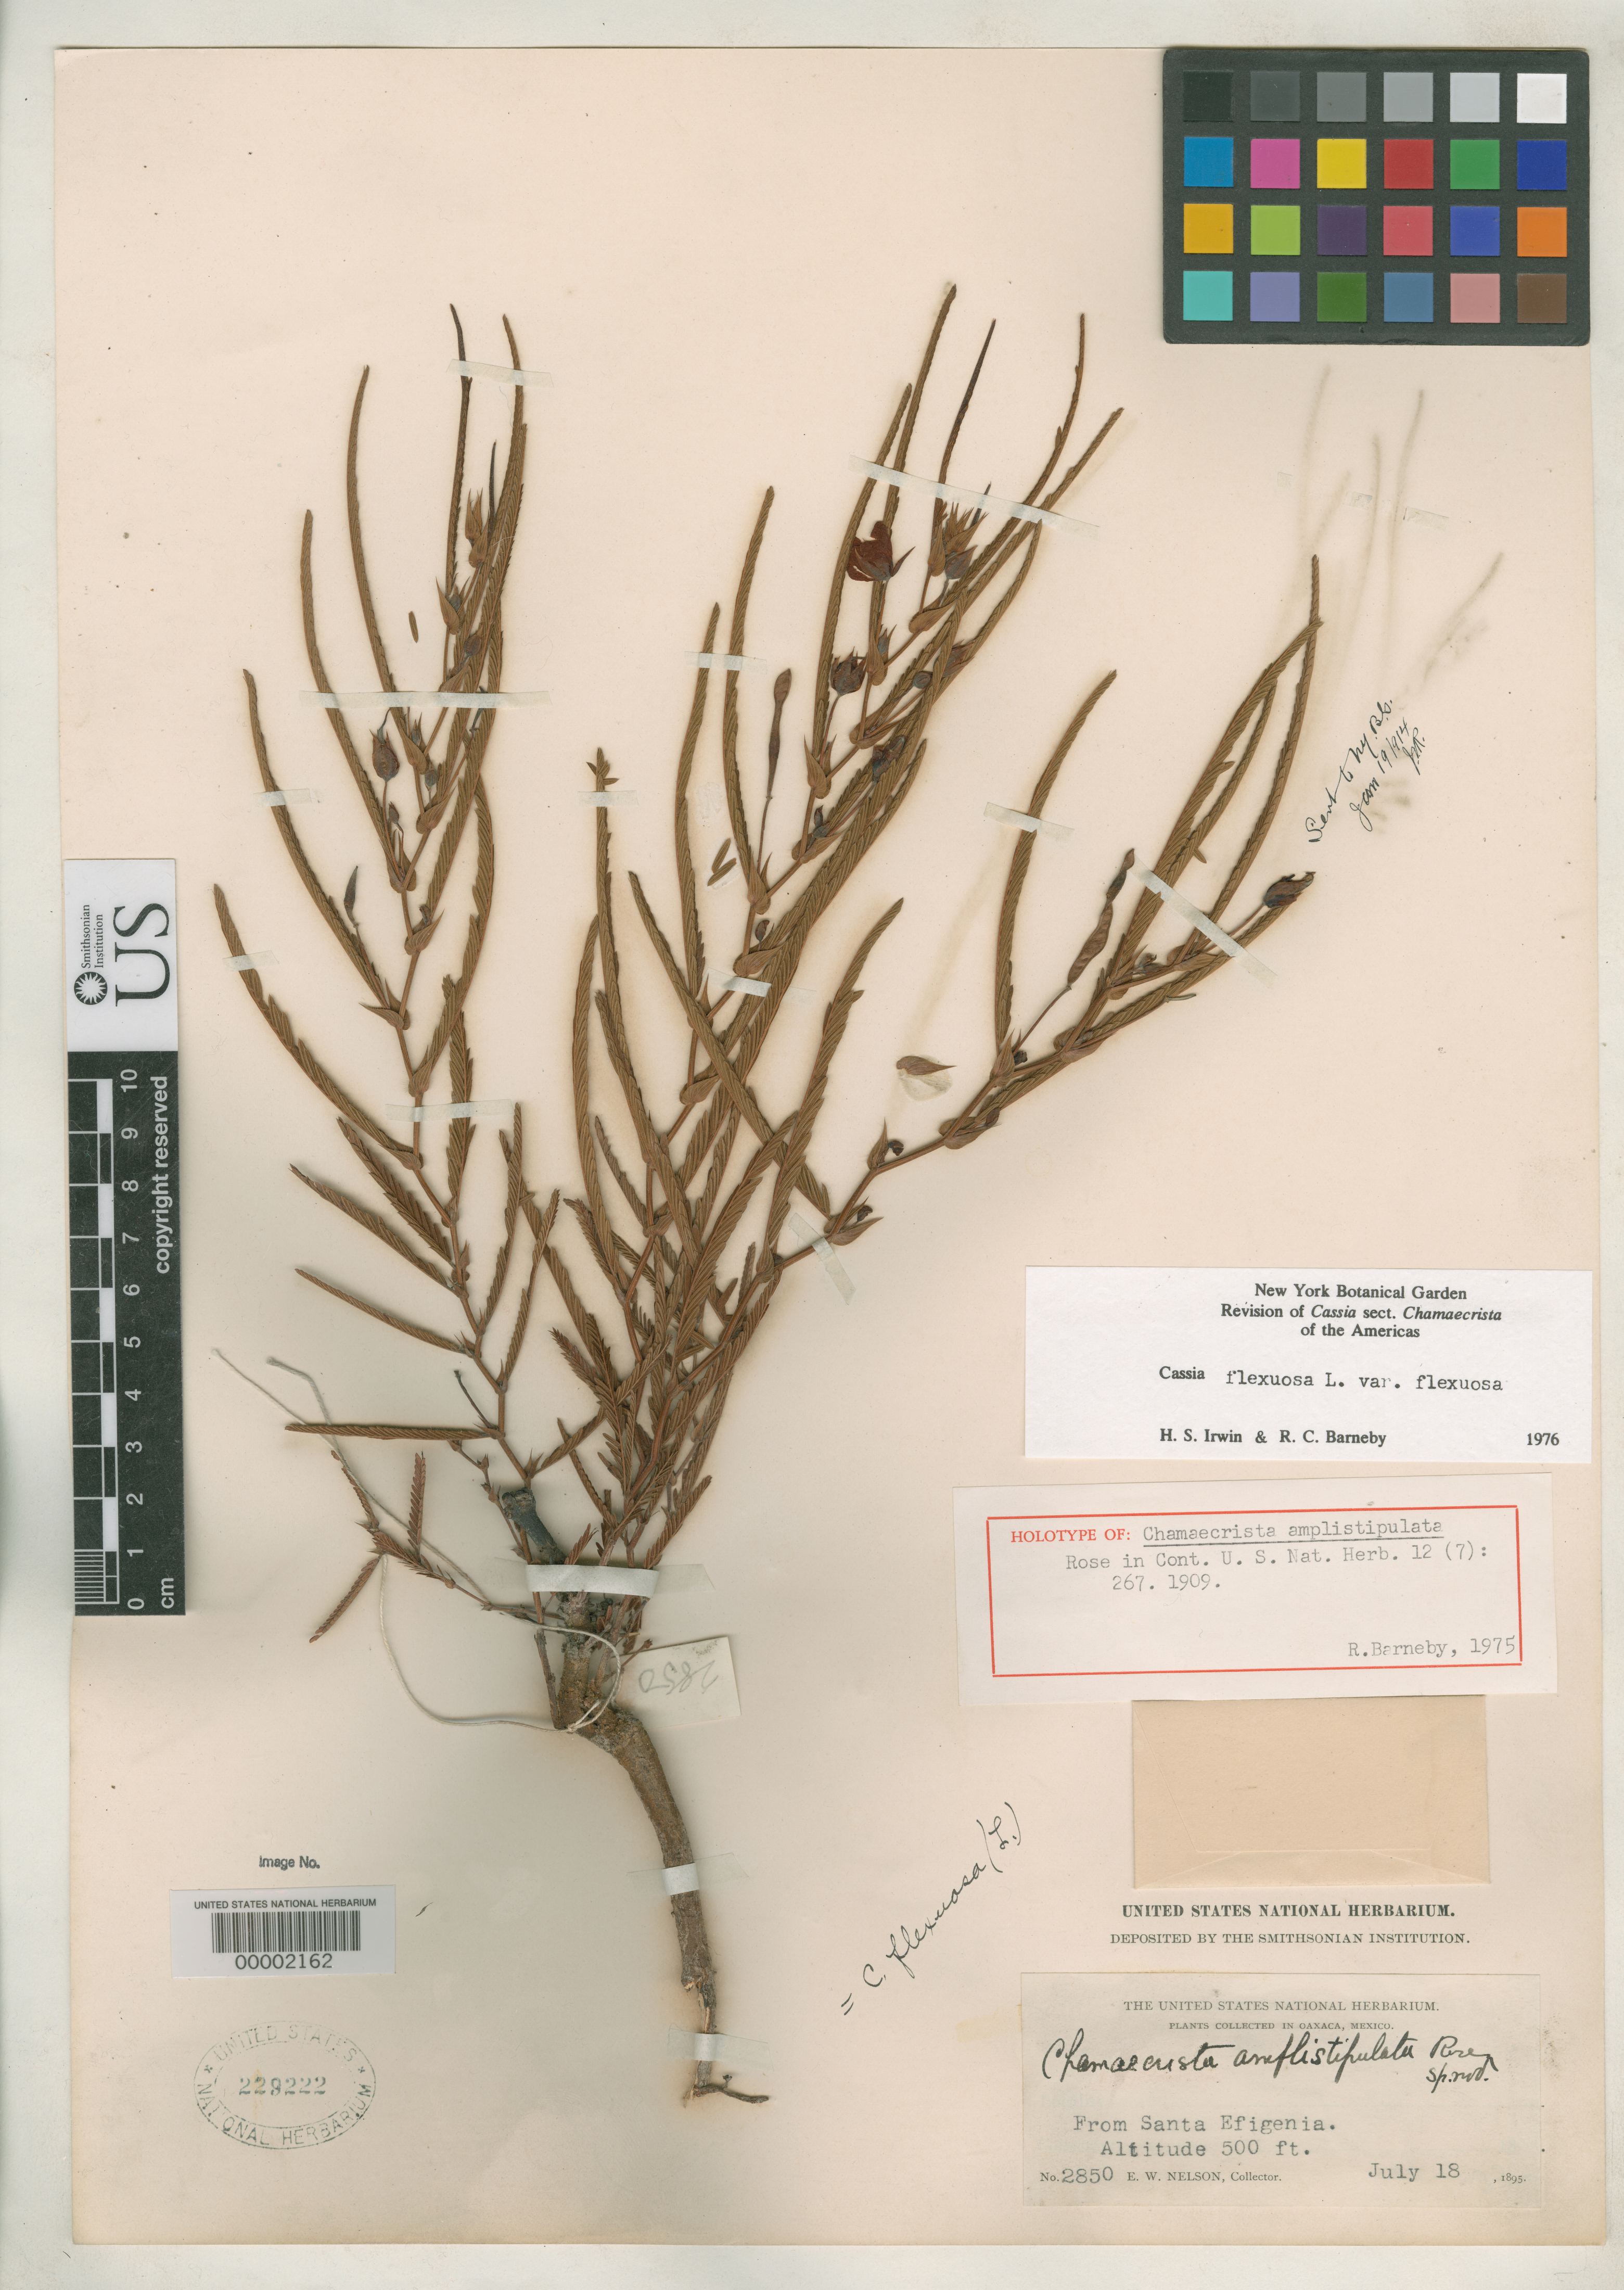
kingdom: Plantae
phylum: Tracheophyta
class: Magnoliopsida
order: Fabales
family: Fabaceae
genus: Chamaecrista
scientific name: Chamaecrista amplistipulata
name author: Rose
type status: Holotype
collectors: E. W. Nelson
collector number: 2850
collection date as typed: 18 Jul 1894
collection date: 1894-07-18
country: Mexico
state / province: Oaxaca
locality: Near Santa Efigenia.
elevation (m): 152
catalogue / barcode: US 229222